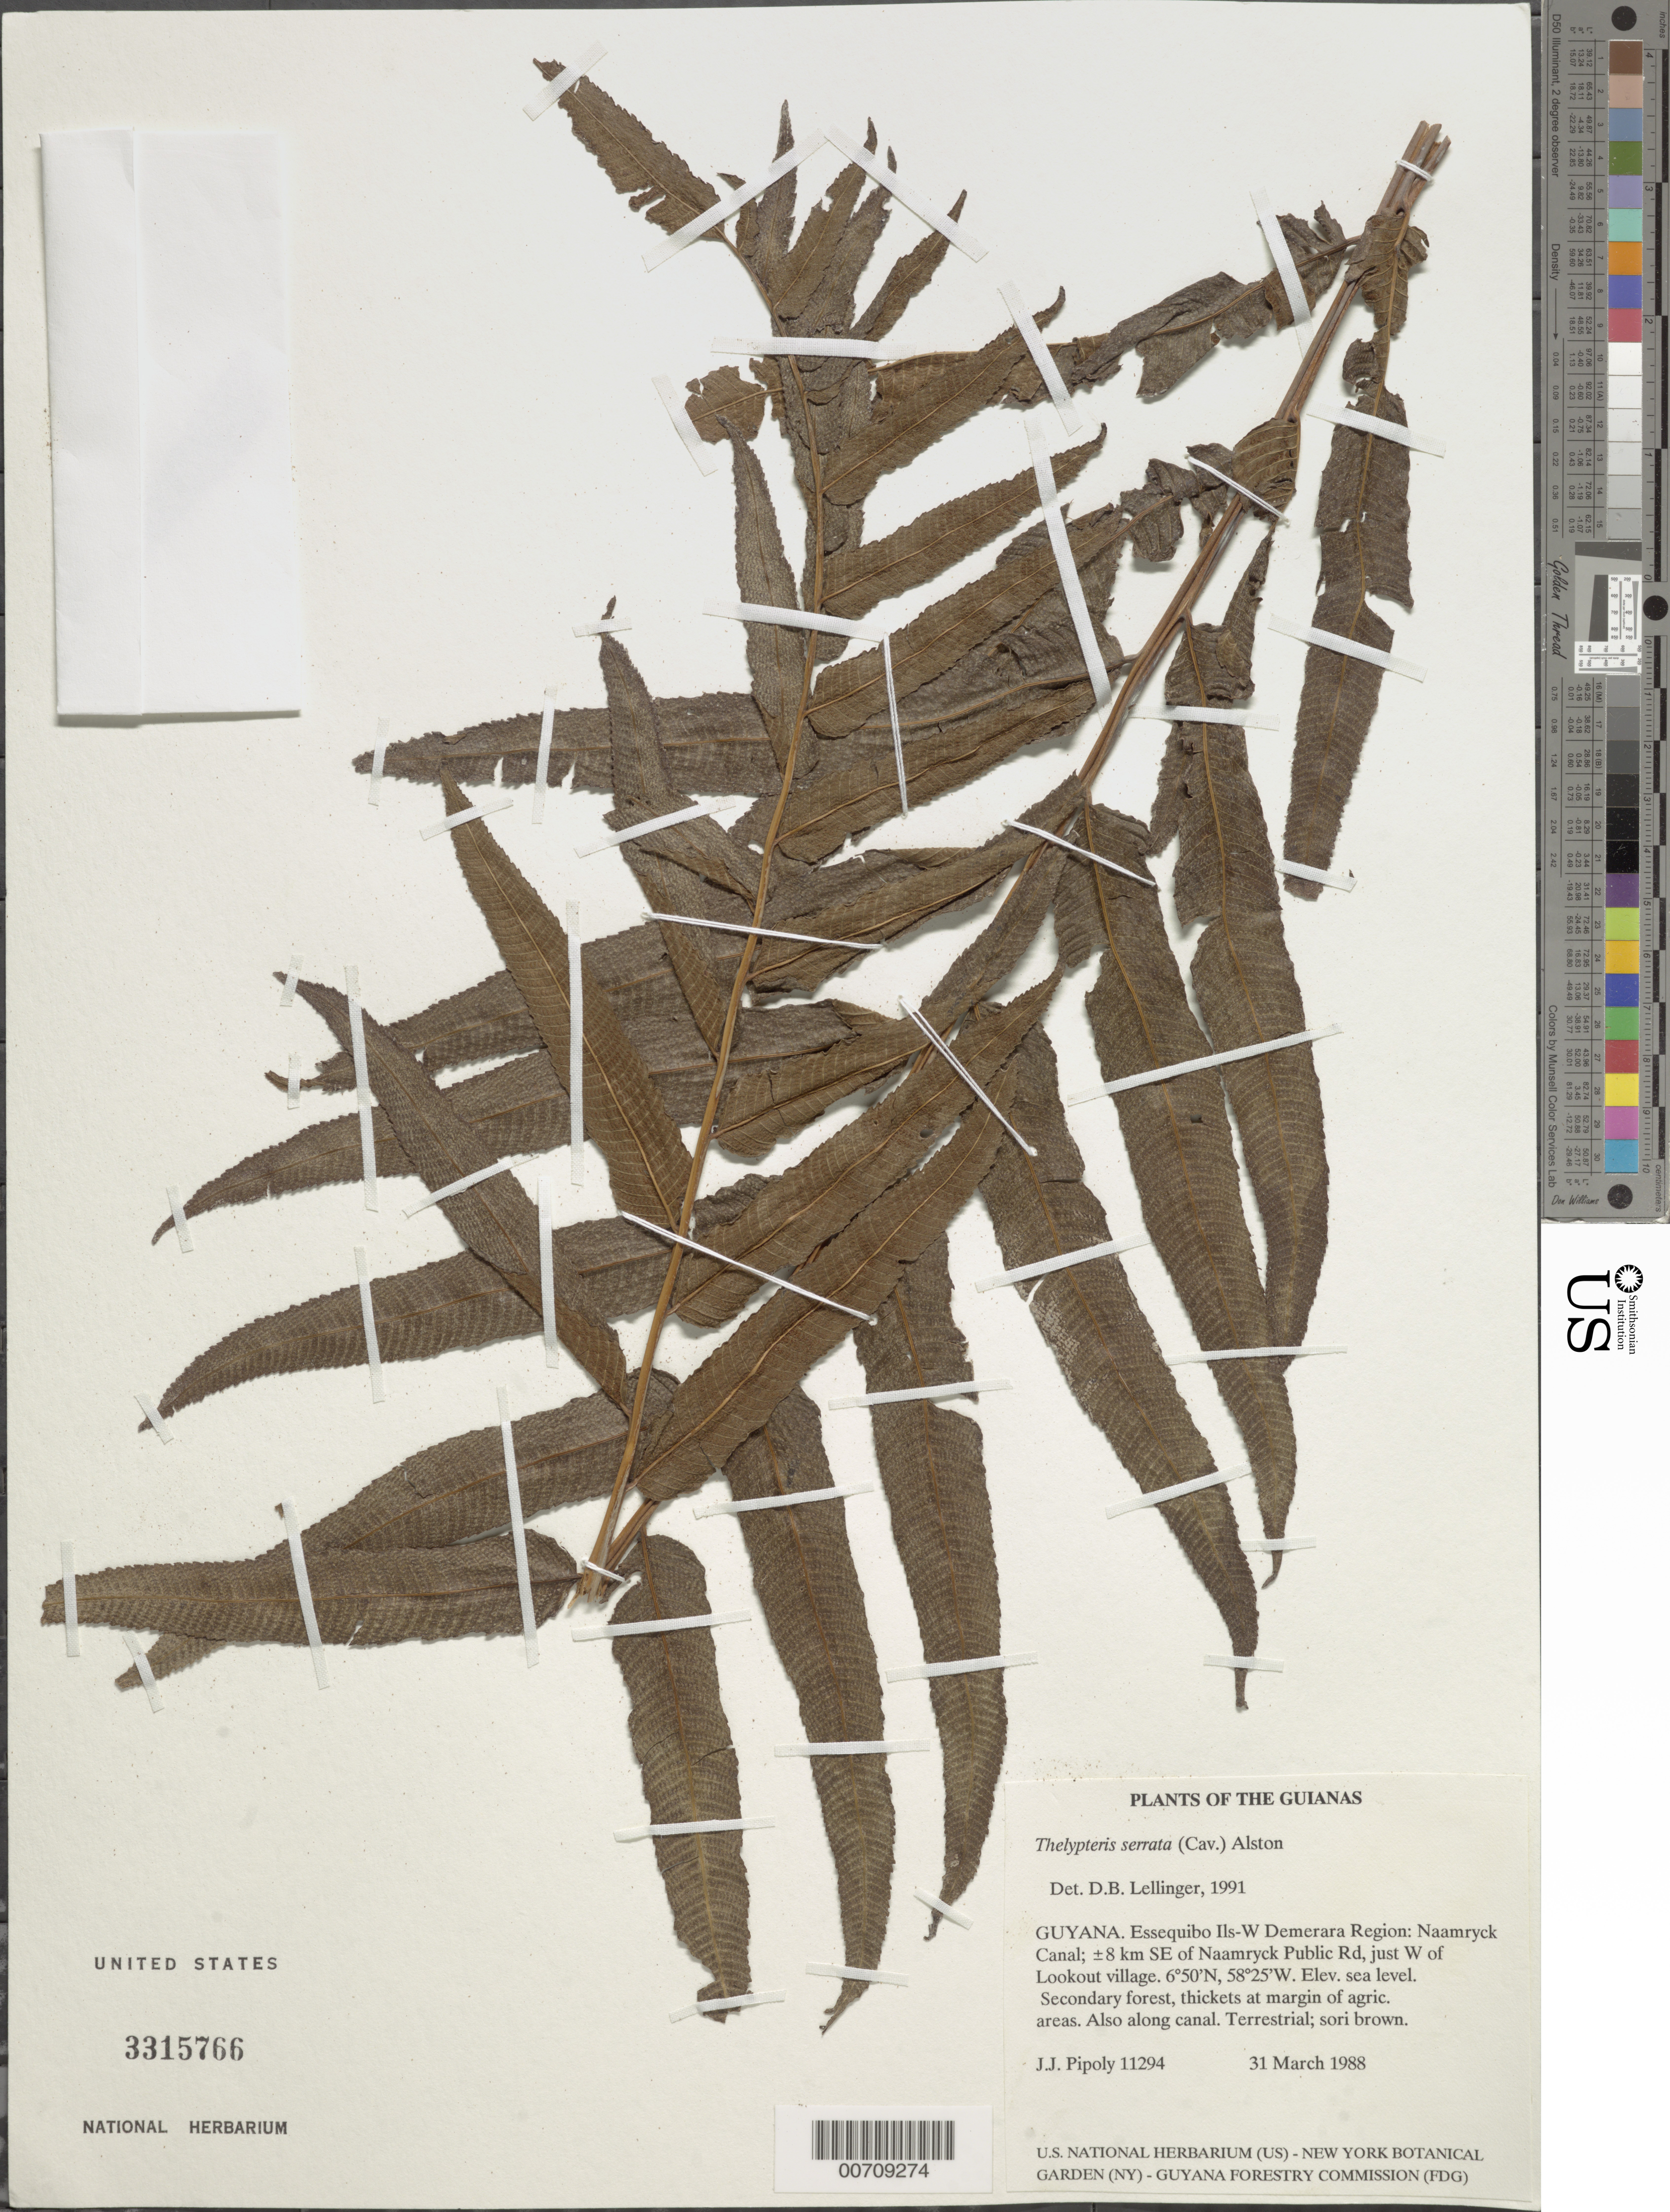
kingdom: Plantae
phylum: Tracheophyta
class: Polypodiopsida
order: Polypodiales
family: Thelypteridaceae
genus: Meniscium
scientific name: Meniscium serratum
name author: Cav.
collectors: J. J. Pipoly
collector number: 11294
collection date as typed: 31 March 1987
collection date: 1987-03-31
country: Guyana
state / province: Essequibo Isl-W. Demerara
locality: Naamryck Canal; ±8 km SE of Naamryck Public Rd, just W of Lookout village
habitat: Secondary forest, thickets at margin of agric. areas. Also along canal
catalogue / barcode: US 3315766